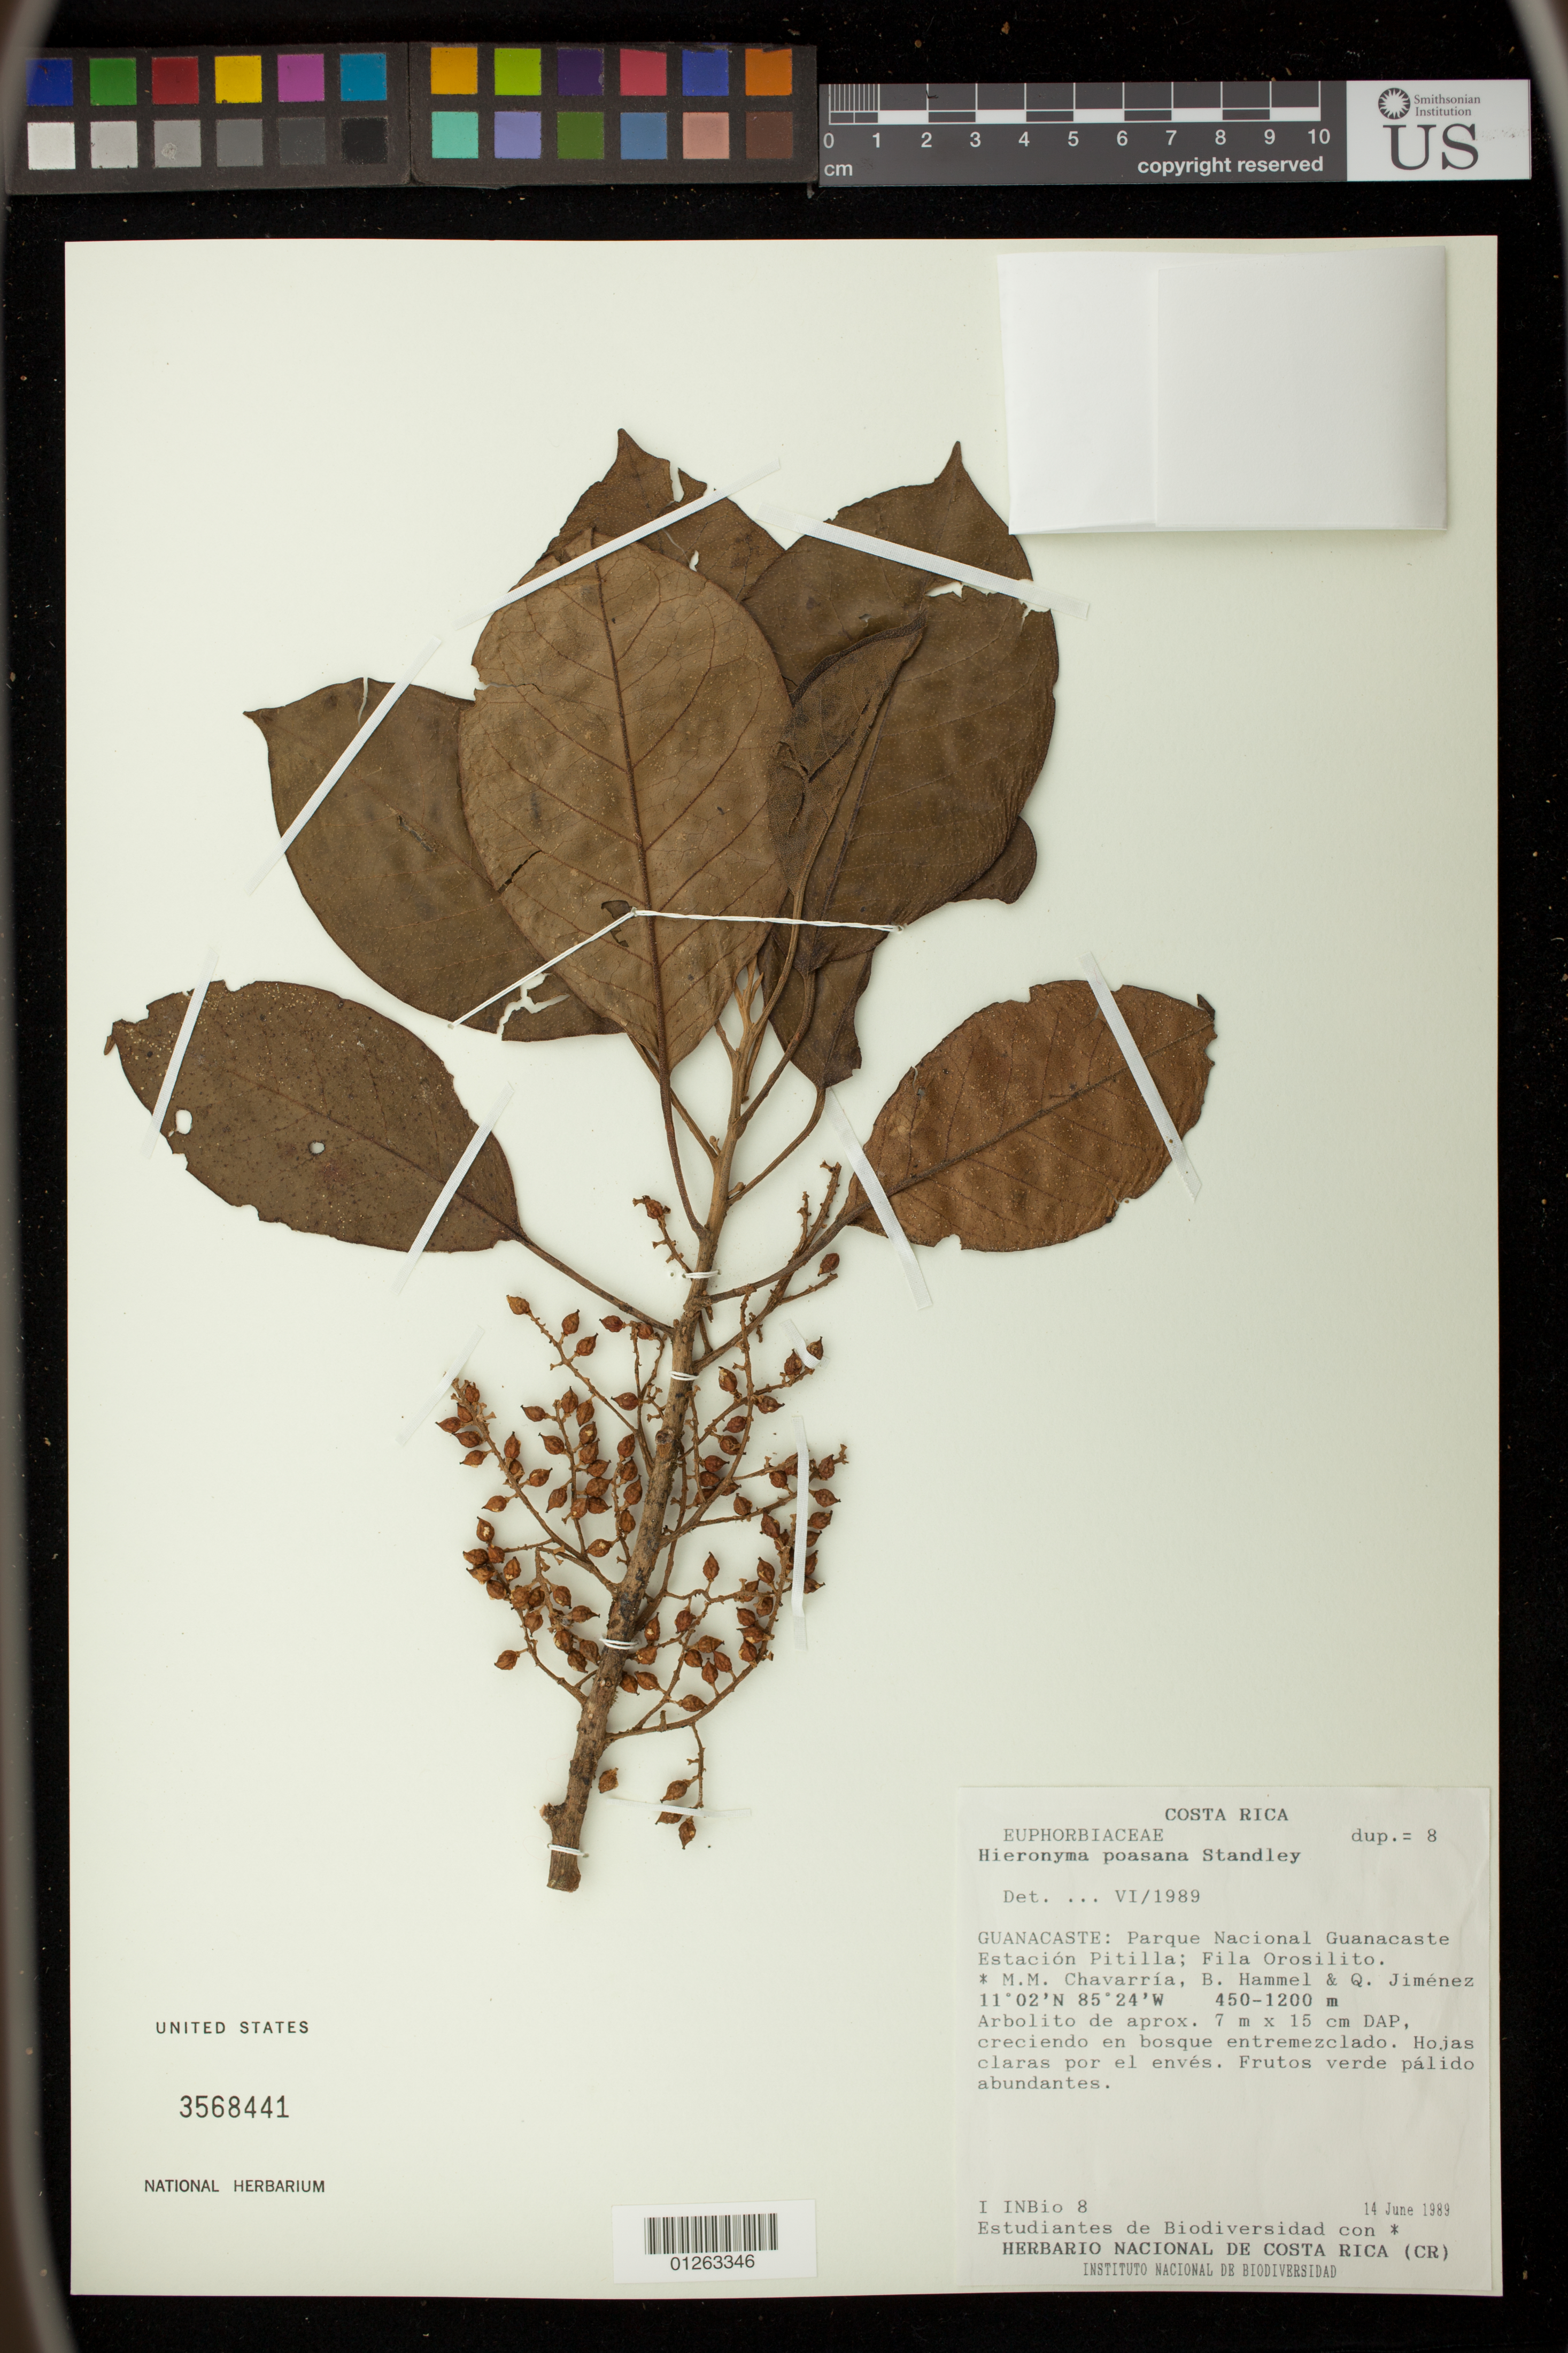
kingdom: Plantae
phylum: Tracheophyta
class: Magnoliopsida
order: Malpighiales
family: Phyllanthaceae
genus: Hieronyma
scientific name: Hieronyma poasana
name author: Standl.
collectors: M. Chavarria, B. Hammel & Q. Jiménez Madrigal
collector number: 8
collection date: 1989-06-14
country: Costa Rica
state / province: Guanacaste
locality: Parque Nacional Guanacaste Estancion Pitilla; Fila Orosilito.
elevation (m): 450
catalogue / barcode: US 3568441